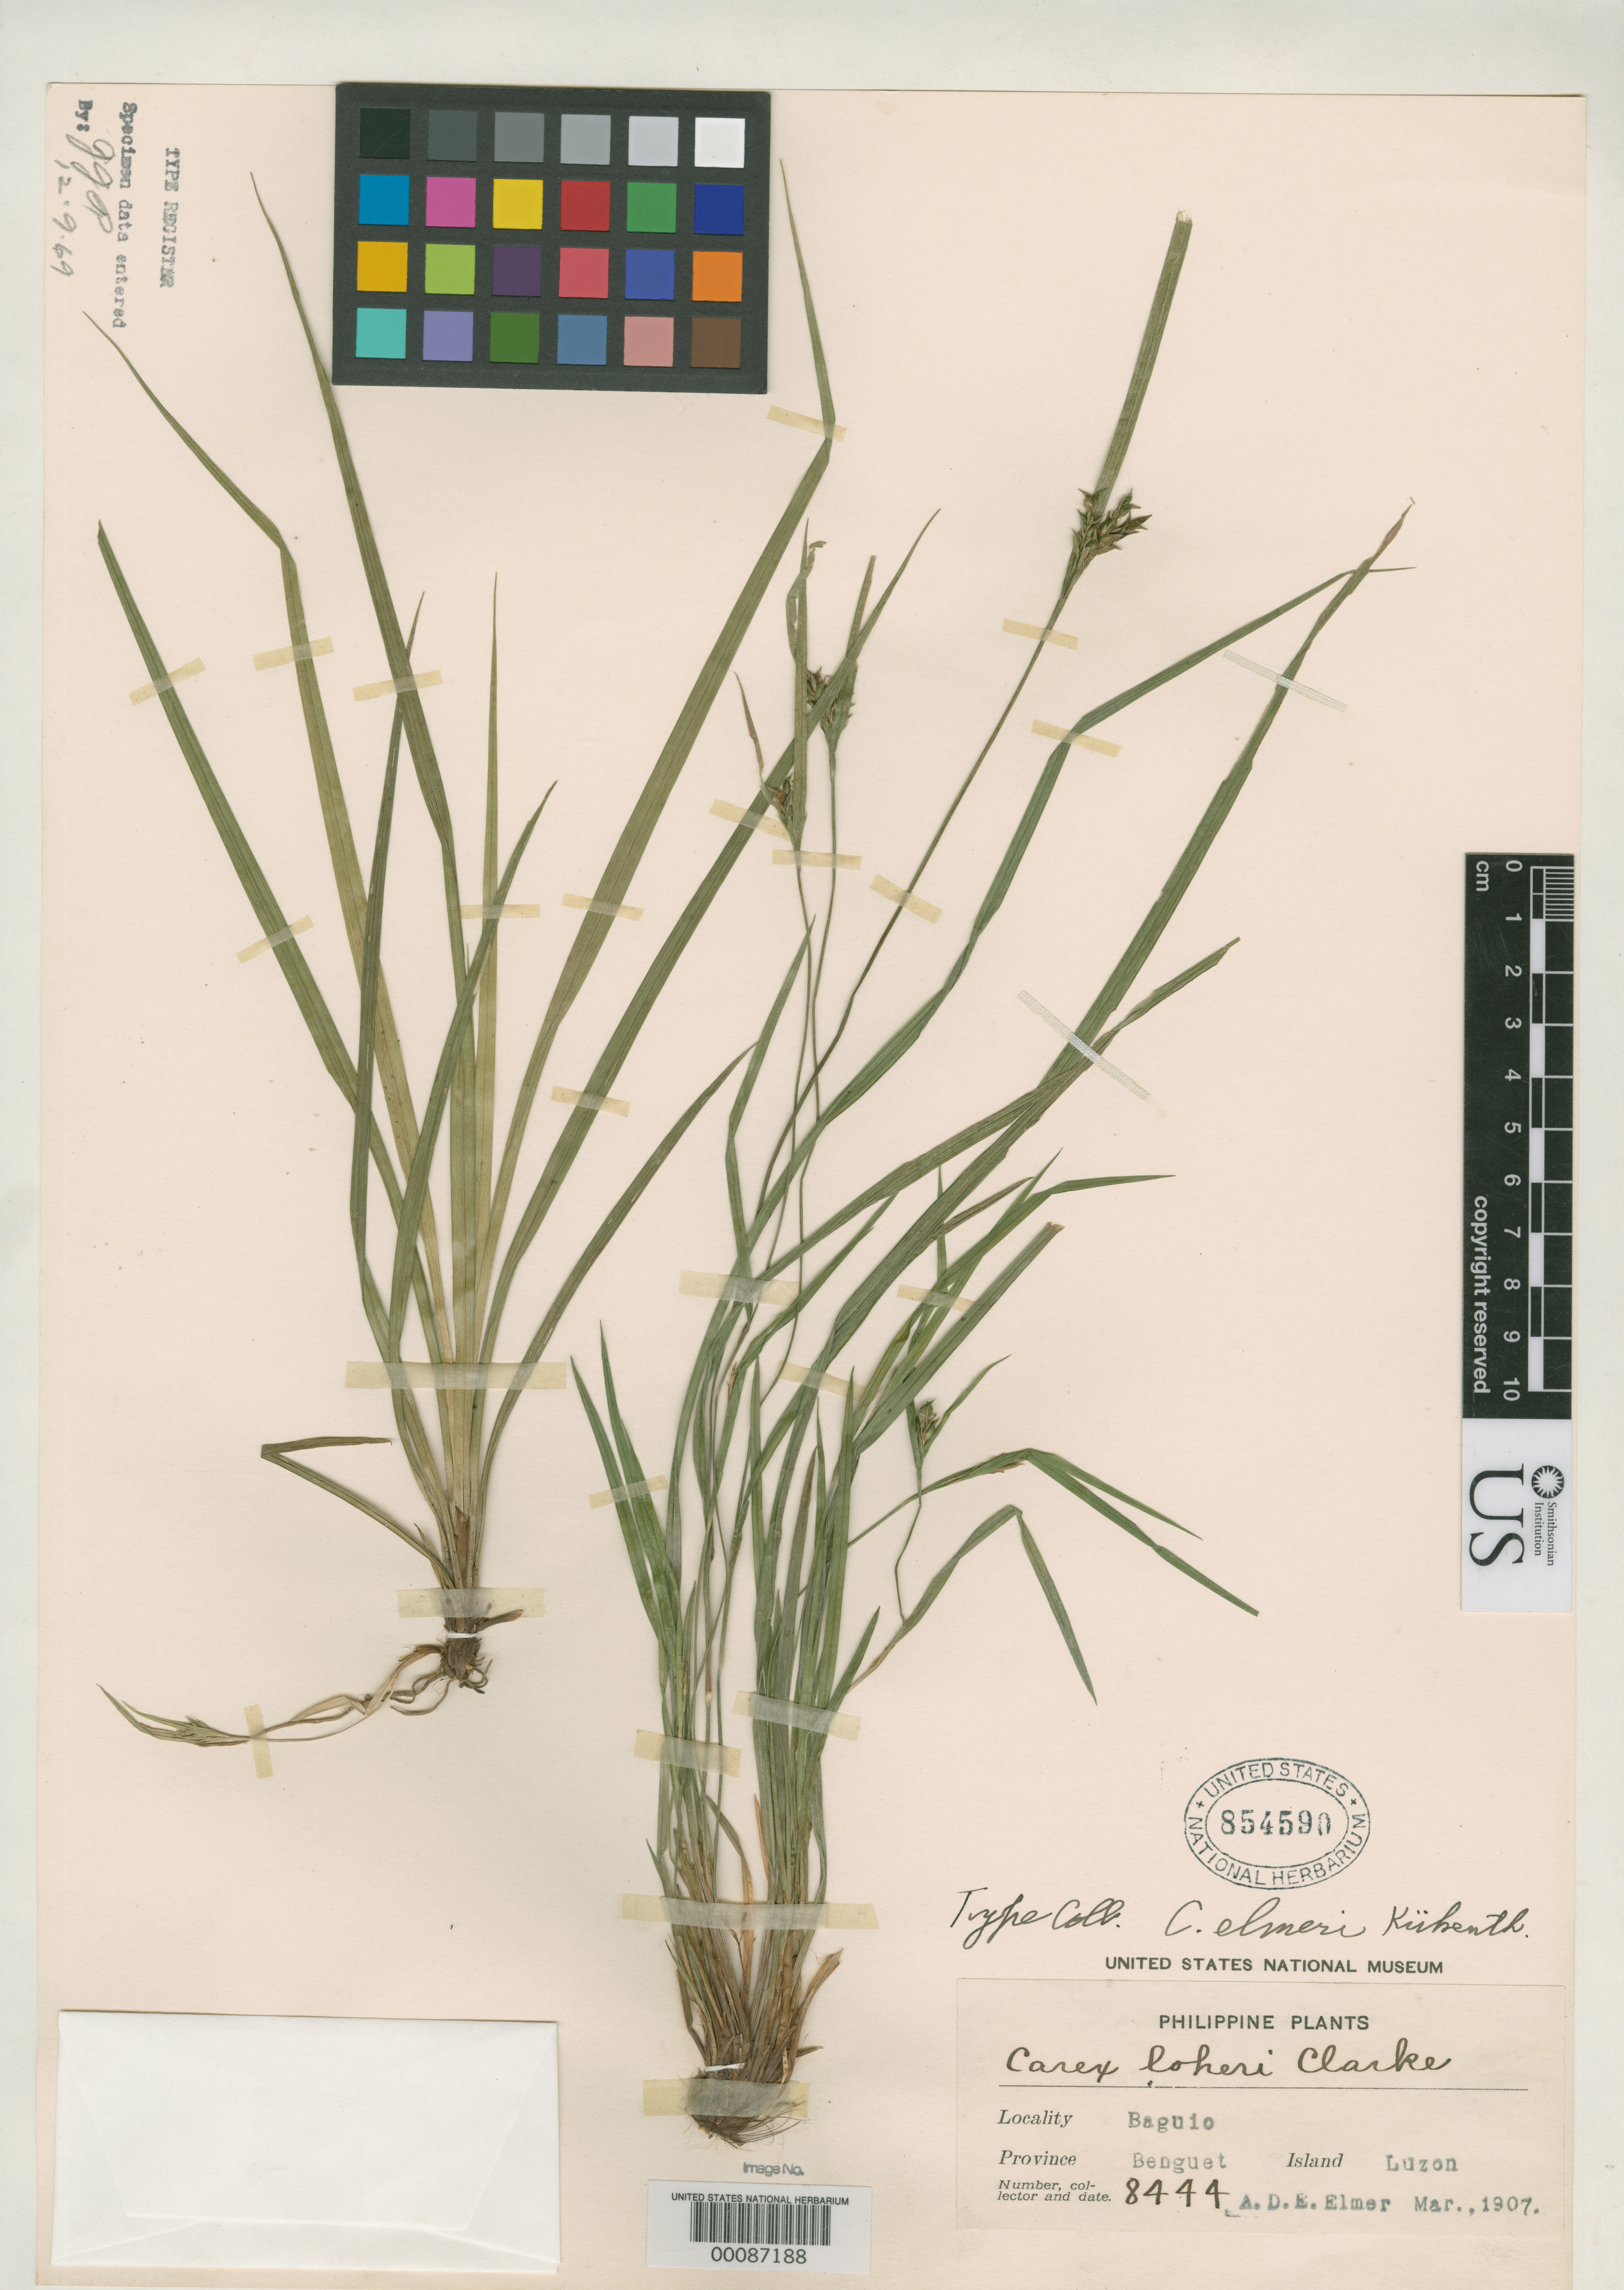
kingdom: Plantae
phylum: Tracheophyta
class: Liliopsida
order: Poales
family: Cyperaceae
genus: Carex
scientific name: Carex elmeri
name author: Kük.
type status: Isotype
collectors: A. D. E. Elmer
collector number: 8444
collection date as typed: Mar 1907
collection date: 1907-03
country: Philippines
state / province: Cordillera (Administrative Region)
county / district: Benguet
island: Luzon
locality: Baguio.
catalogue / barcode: US 854590